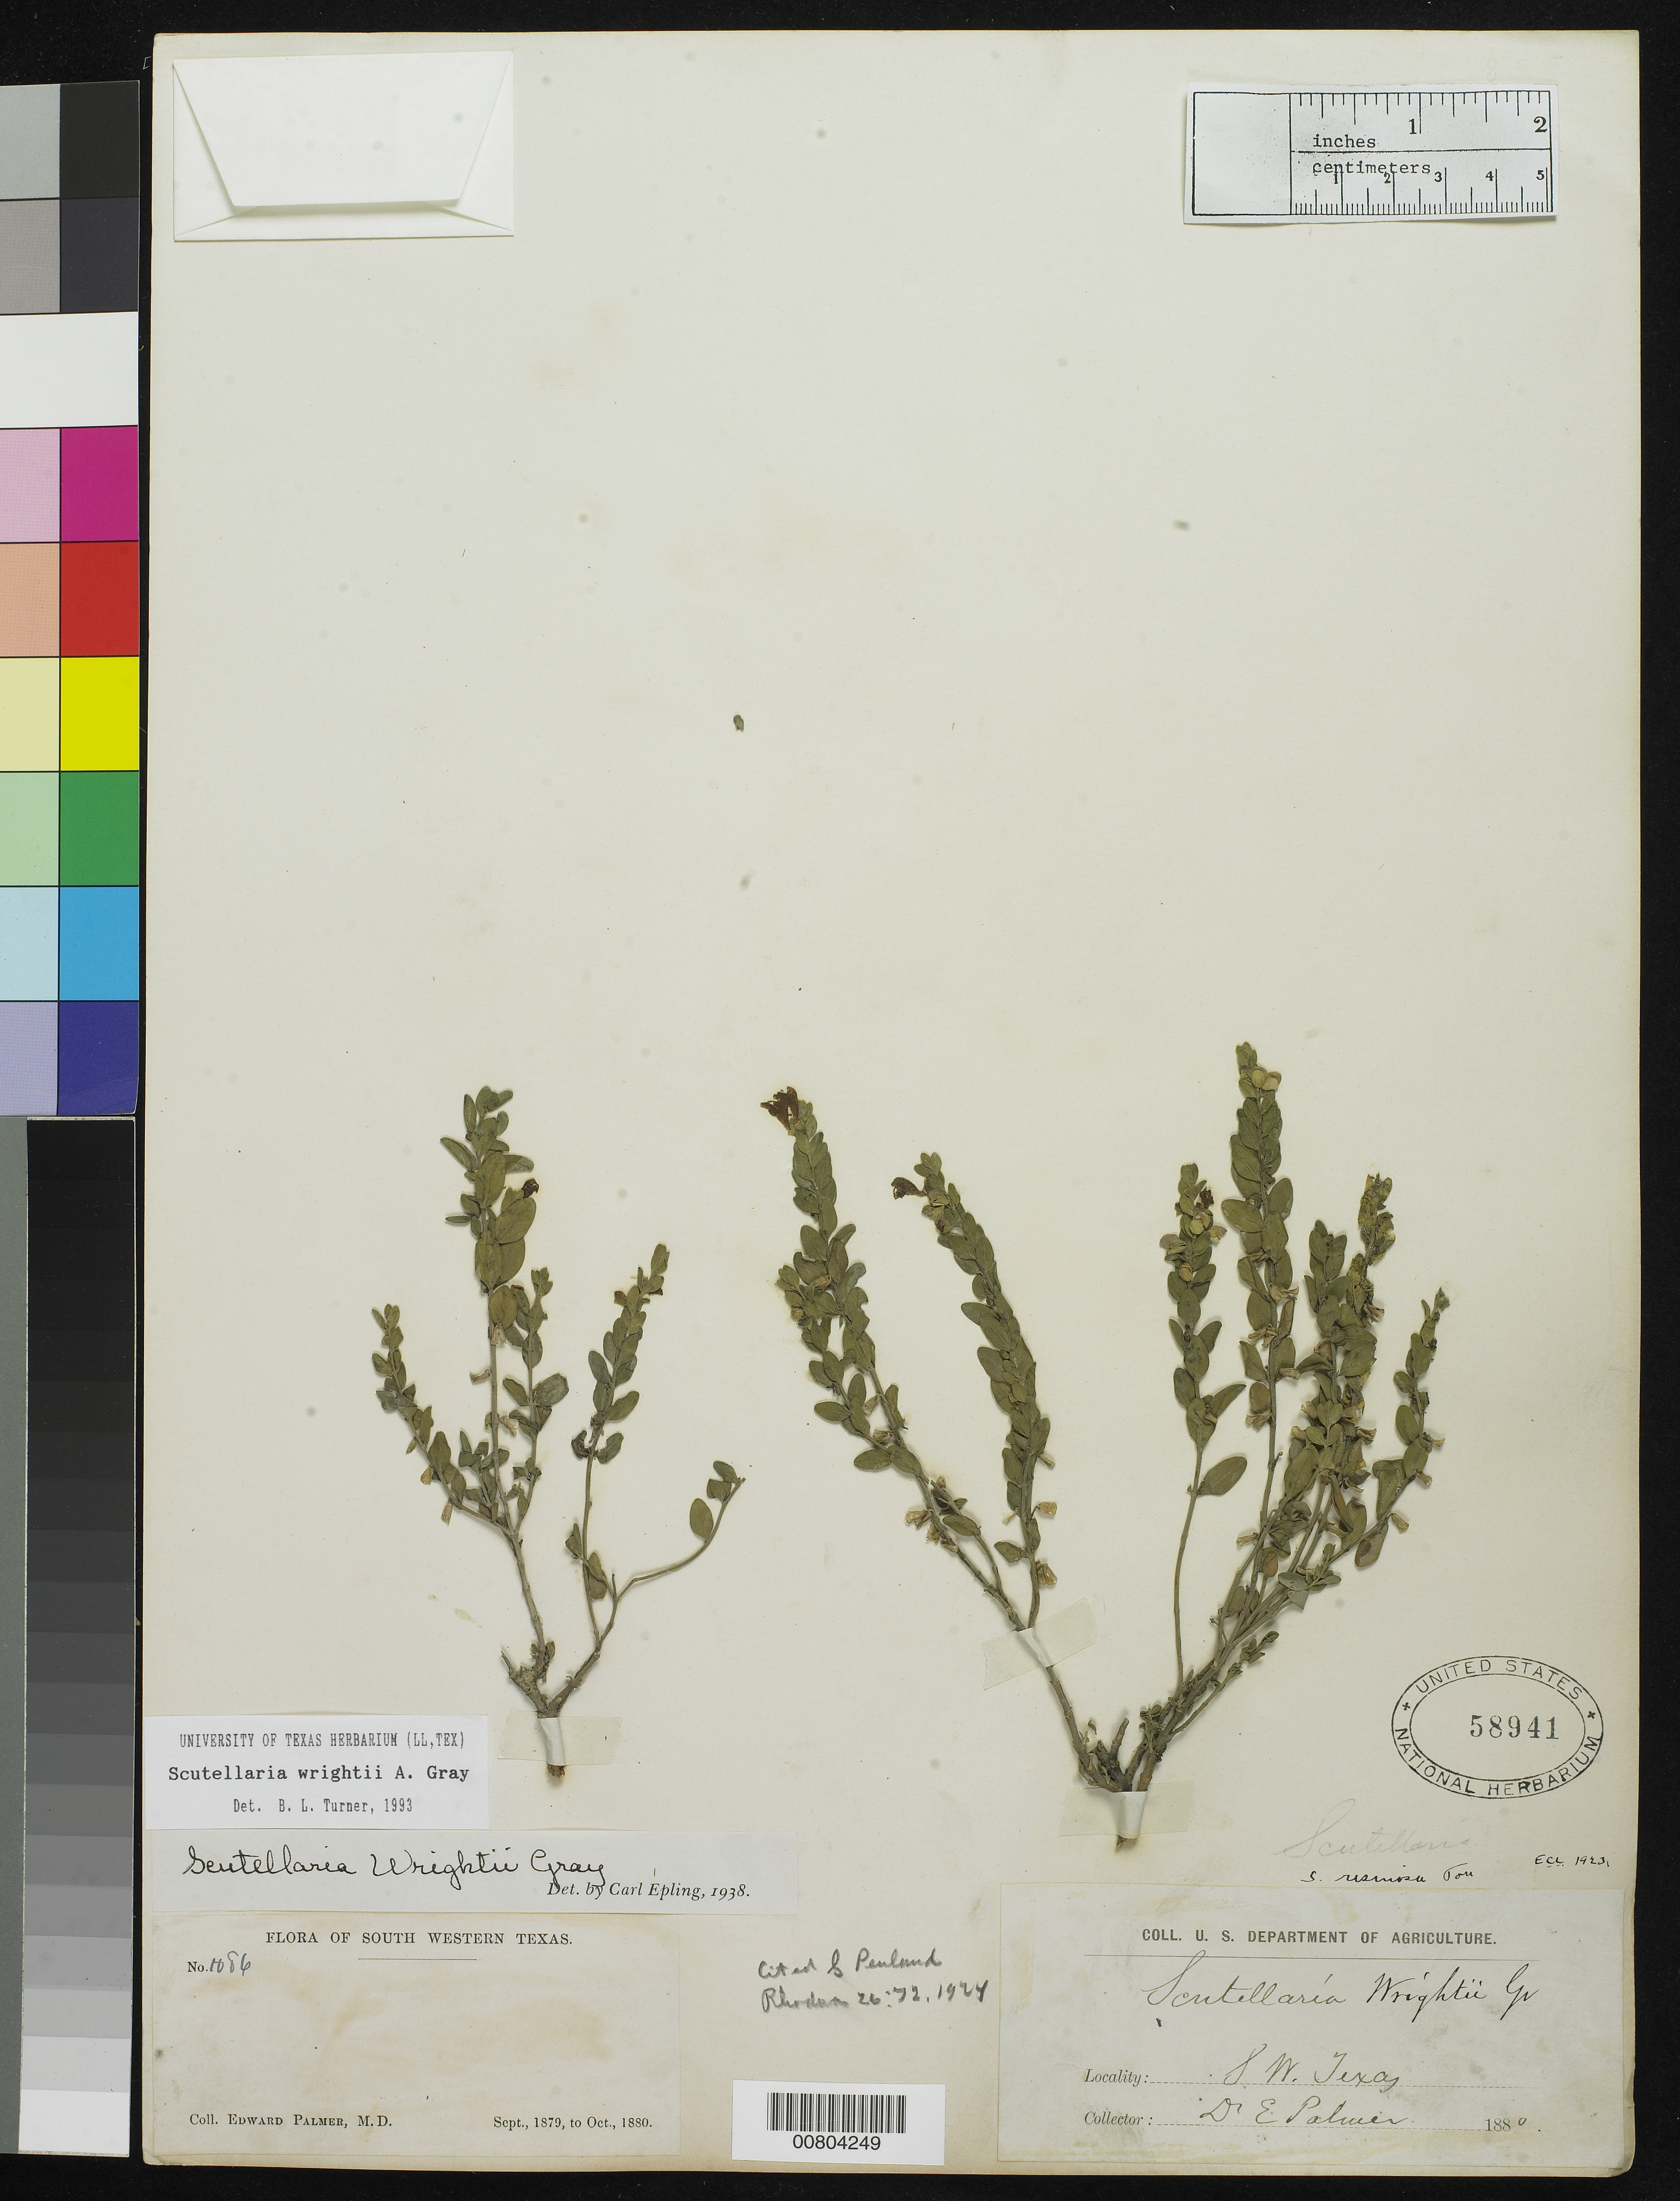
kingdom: Plantae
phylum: Tracheophyta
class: Magnoliopsida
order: Lamiales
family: Lamiaceae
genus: Scutellaria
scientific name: Scutellaria wrightii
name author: A. Gray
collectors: E. Palmer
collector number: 1086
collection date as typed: Jan 1879 to -- Oct 1880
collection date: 1879-01/1880-10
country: United States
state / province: Texas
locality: SW Texas.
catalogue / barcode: US 58941